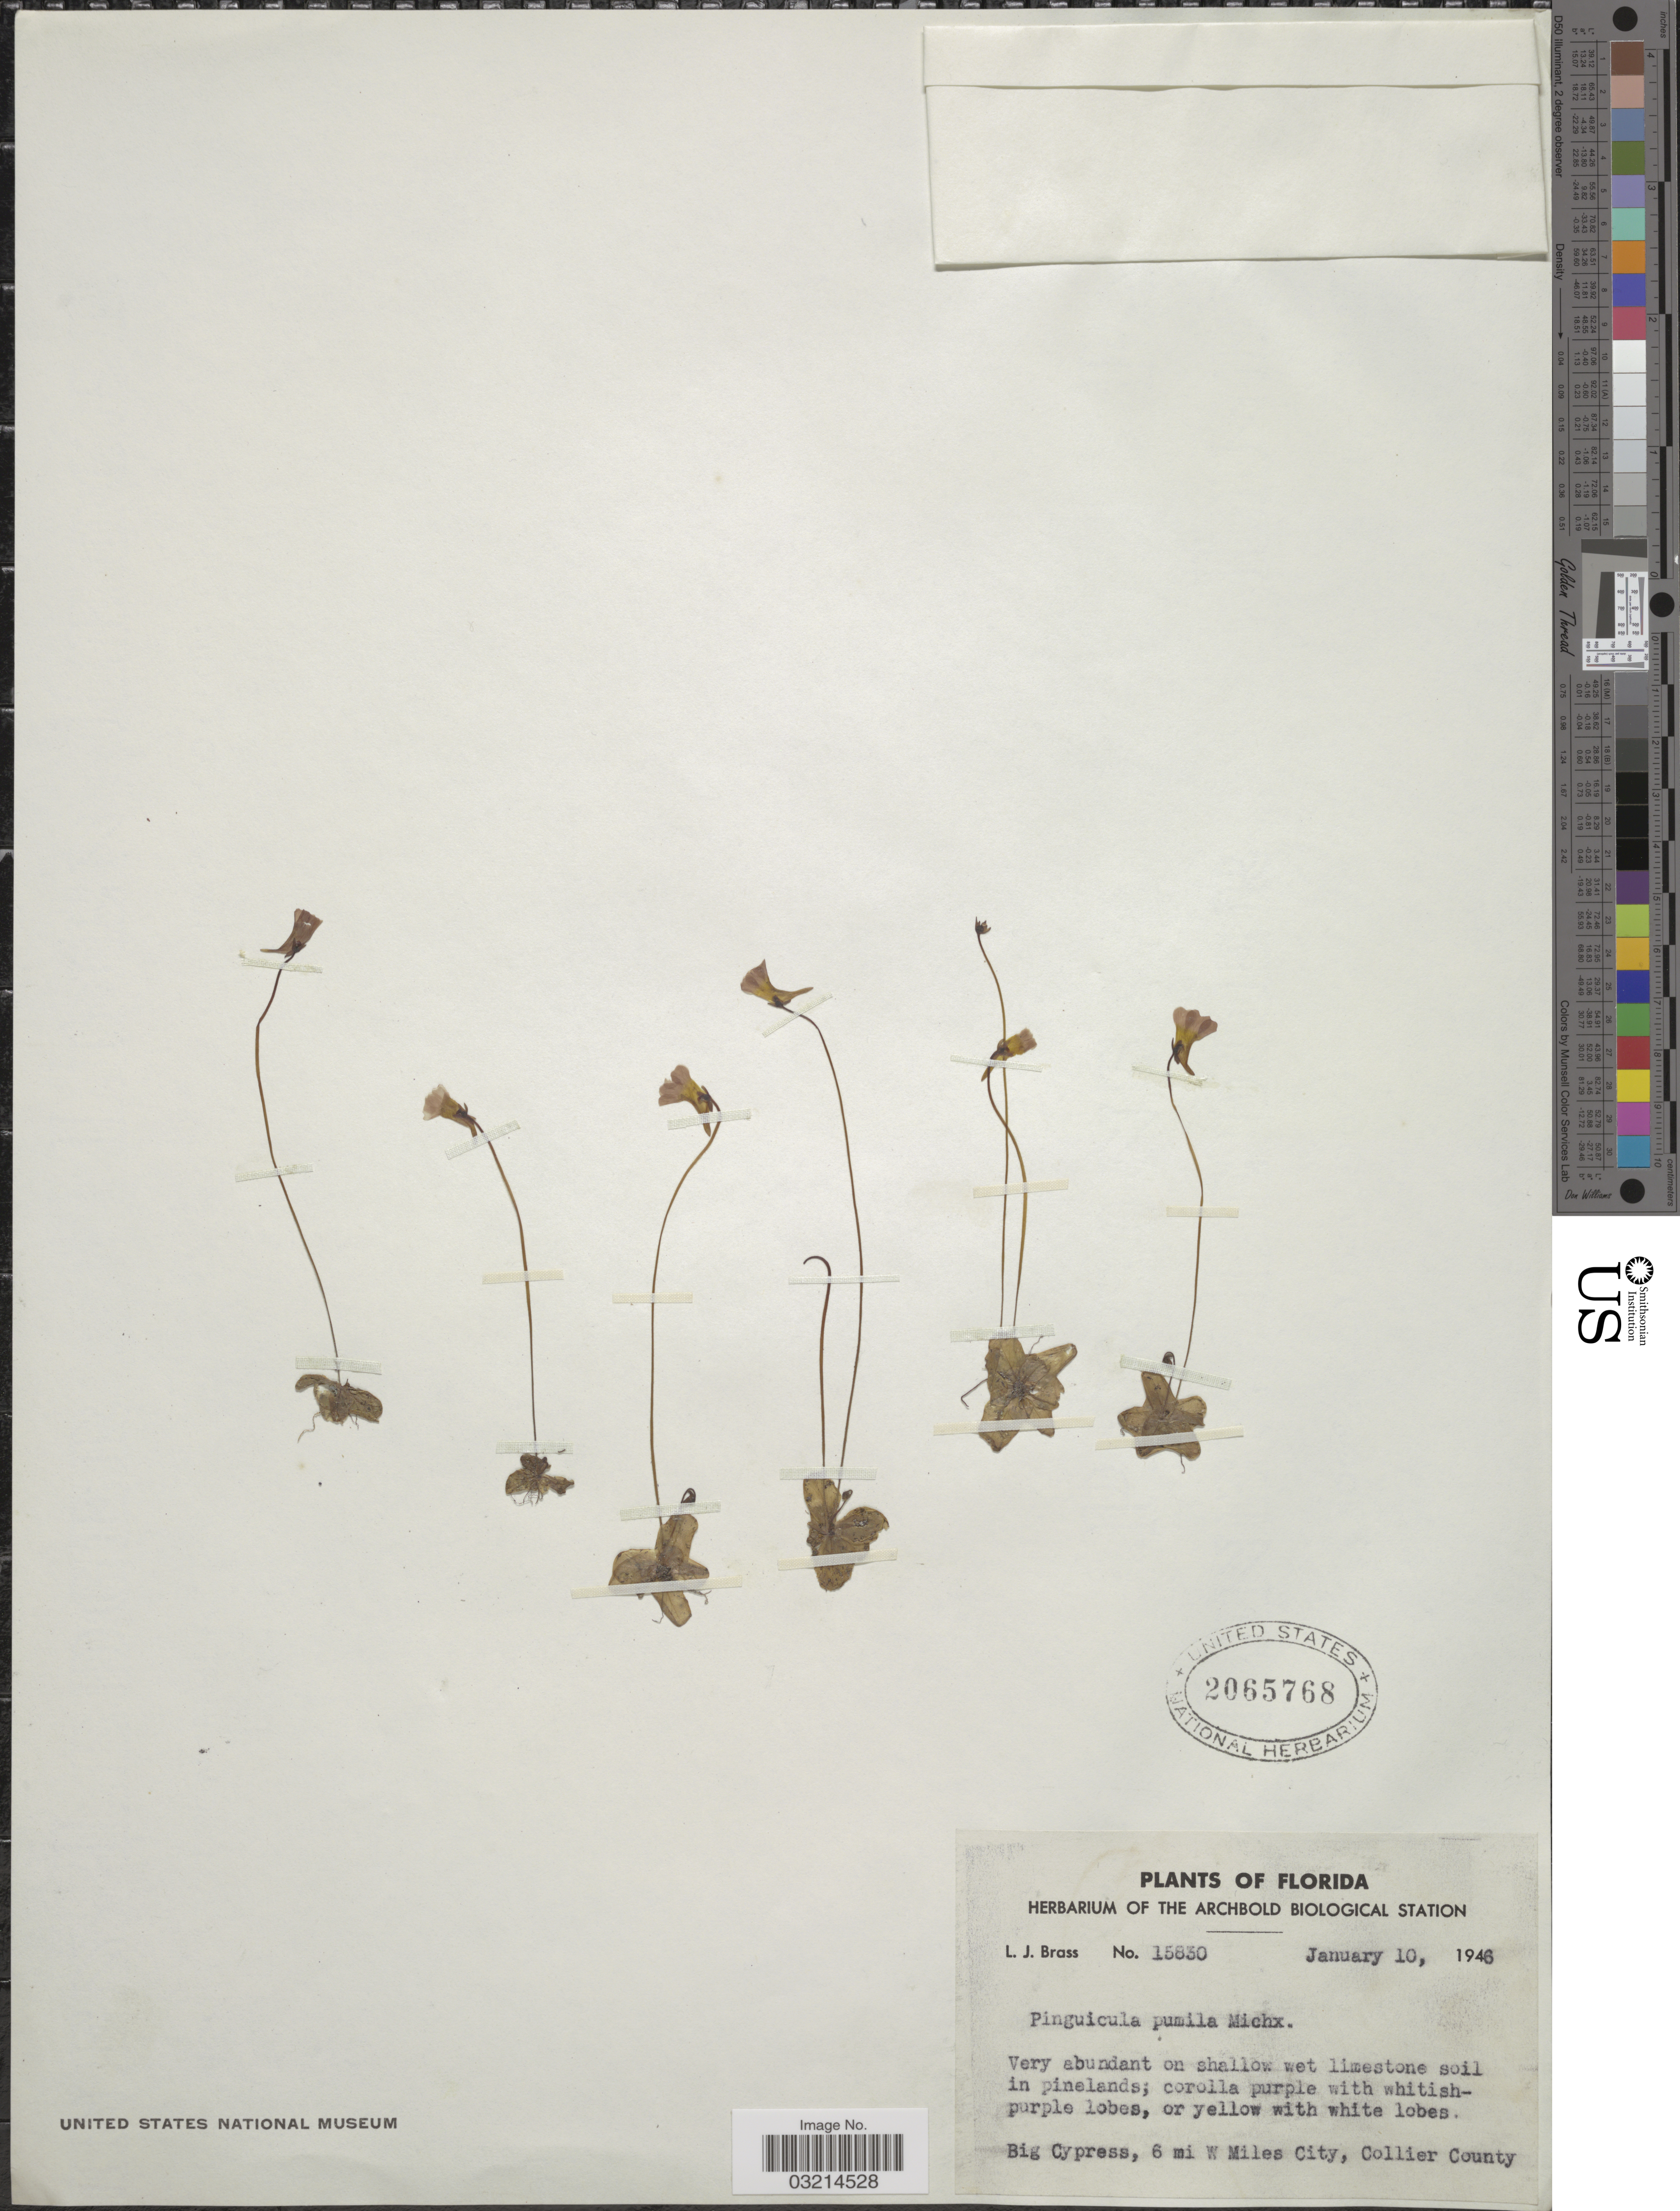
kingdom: Plantae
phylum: Tracheophyta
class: Magnoliopsida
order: Lamiales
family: Lentibulariaceae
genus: Pinguicula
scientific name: Pinguicula pumila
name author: Michx.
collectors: L. J. Brass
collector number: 15830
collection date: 1946-01-10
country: United States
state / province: Florida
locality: Big Cypress, 6 mi W Miles City, Collier County.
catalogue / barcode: US 2065768